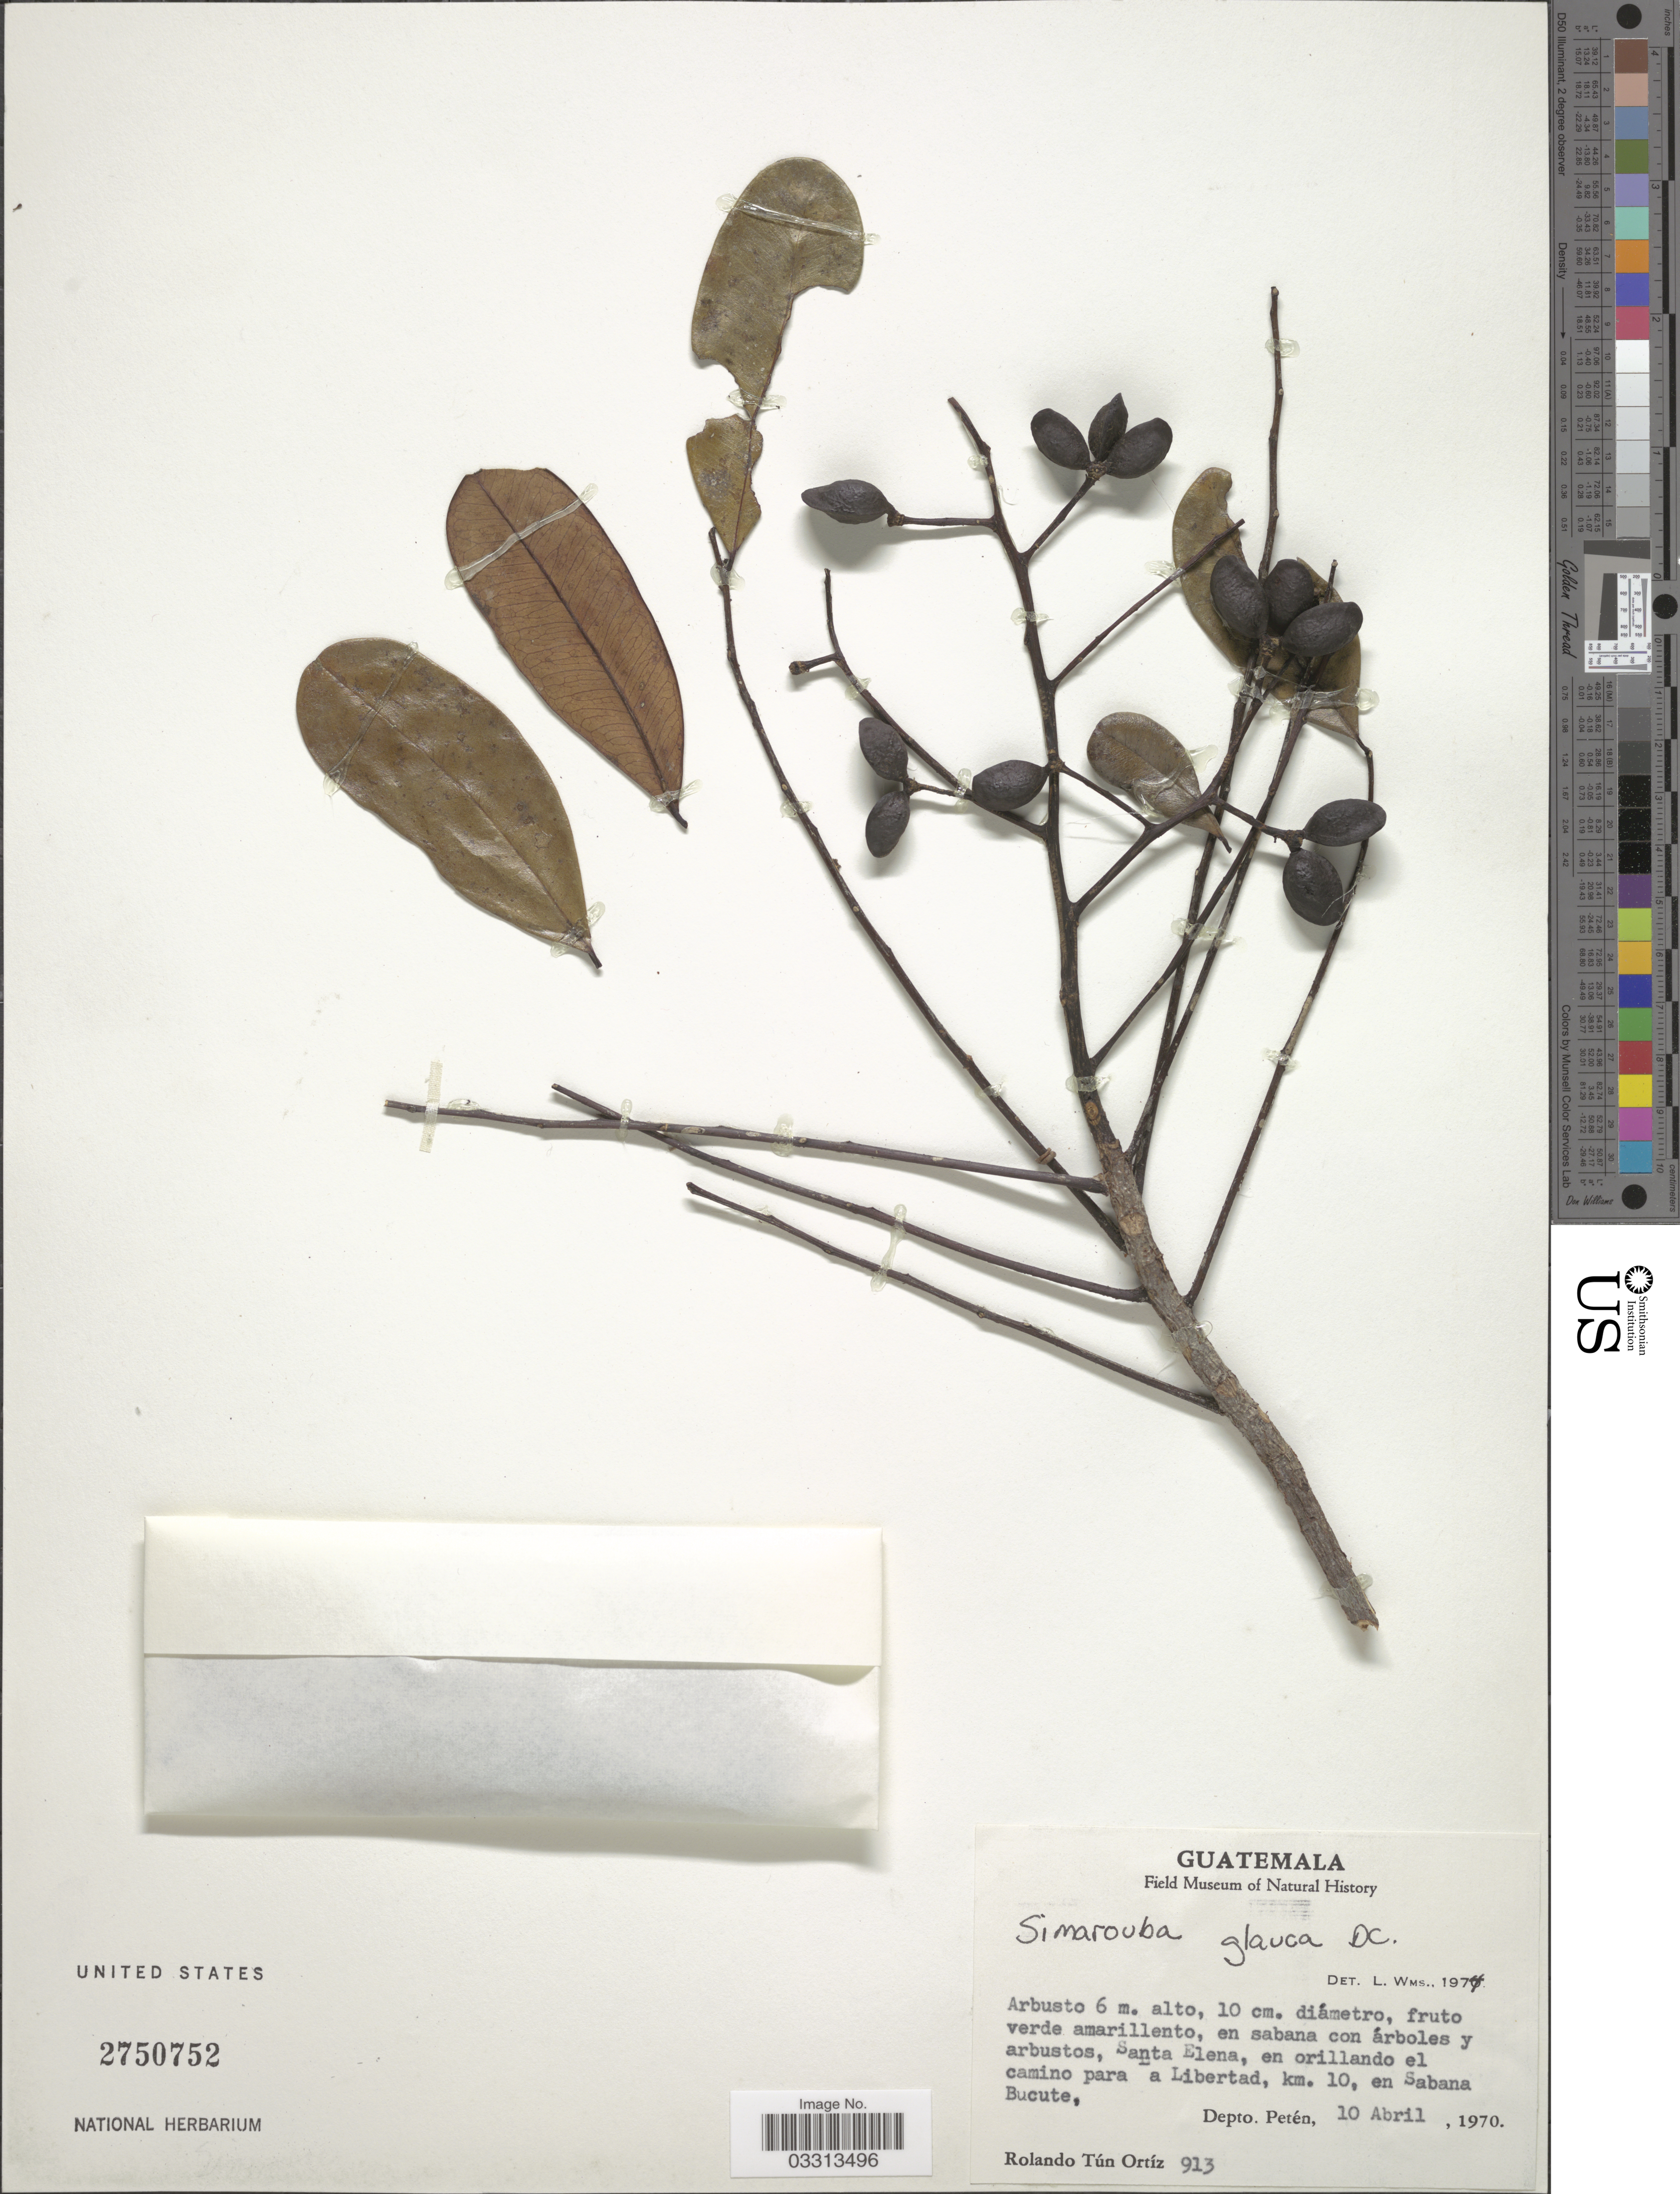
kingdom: Plantae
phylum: Tracheophyta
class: Magnoliopsida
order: Sapindales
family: Simaroubaceae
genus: Simarouba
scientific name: Simarouba glauca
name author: DC.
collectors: R. T. Ortíz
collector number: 913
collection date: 1970-04-10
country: Guatemala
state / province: El Petén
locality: Santa Elena, en orillando el camino para a Libertad, km. 10, en Sabana Bucute, Depto. Petén.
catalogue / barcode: US 2750752